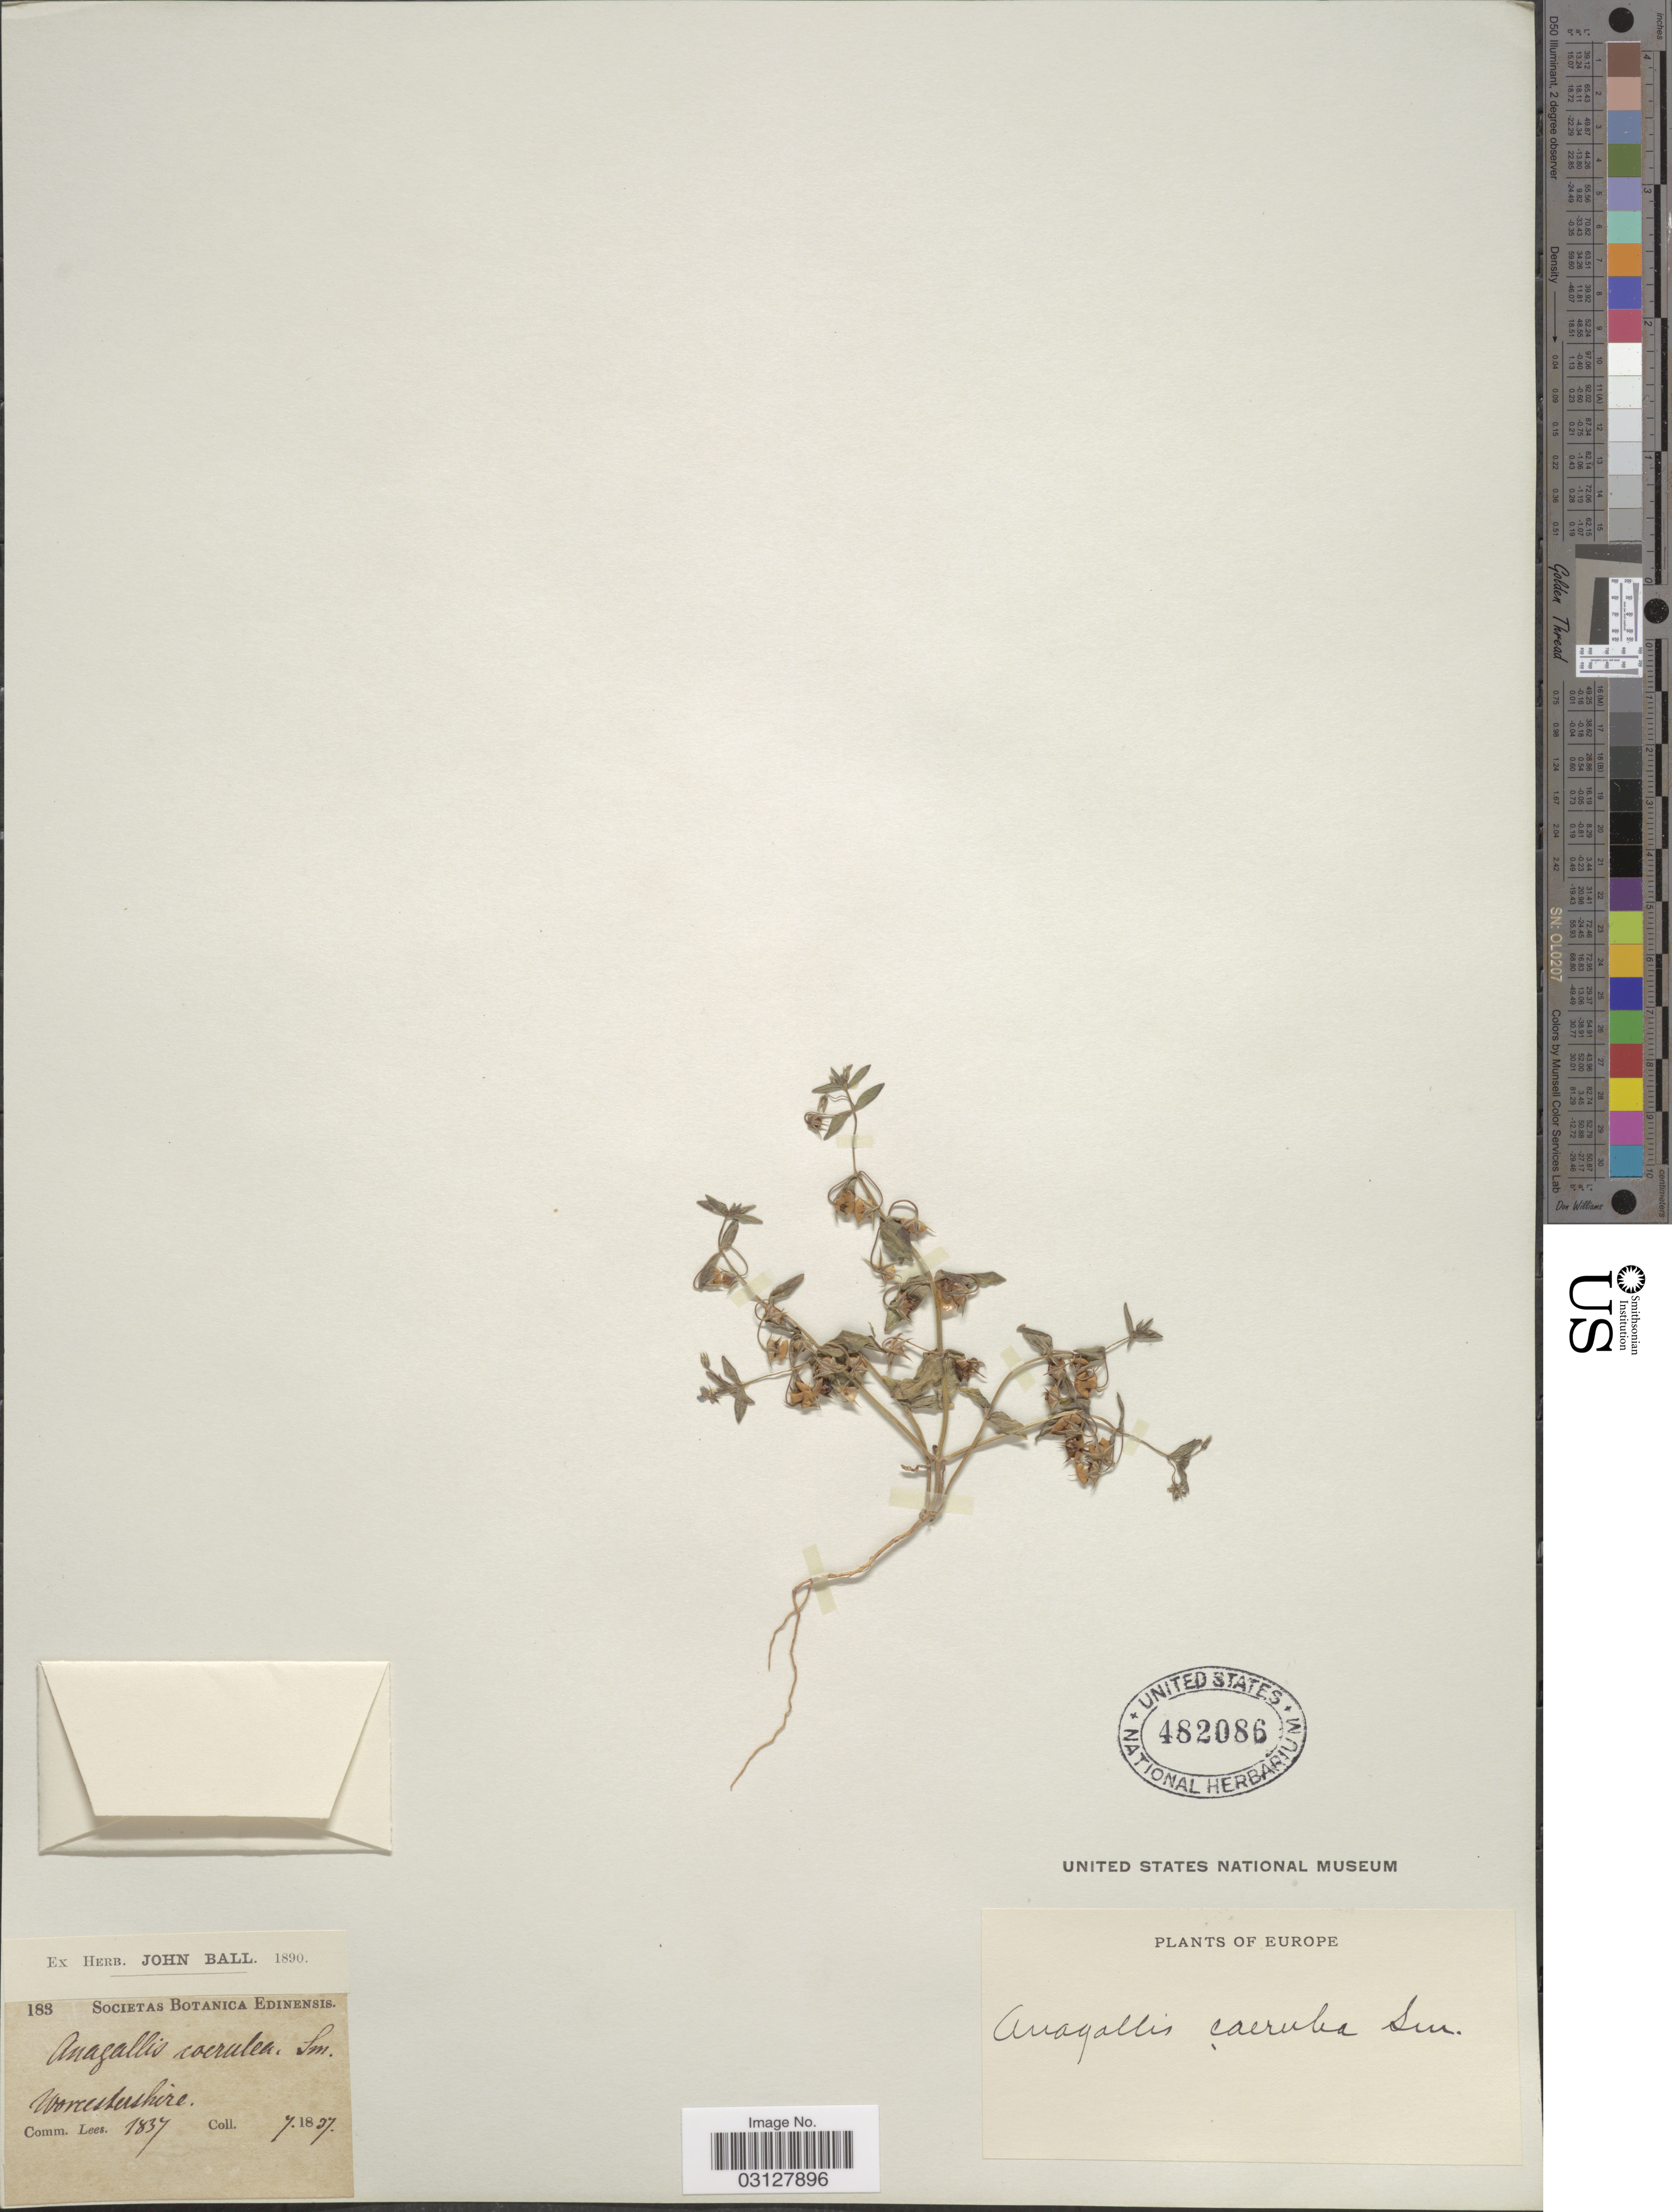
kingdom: Plantae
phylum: Tracheophyta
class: Magnoliopsida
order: Ericales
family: Primulaceae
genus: Anagallis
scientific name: Anagallis caerulea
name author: L.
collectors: ex herb. John Ball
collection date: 1837-07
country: United Kingdom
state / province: England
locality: Europe. Worcestershire.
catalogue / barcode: US 482086